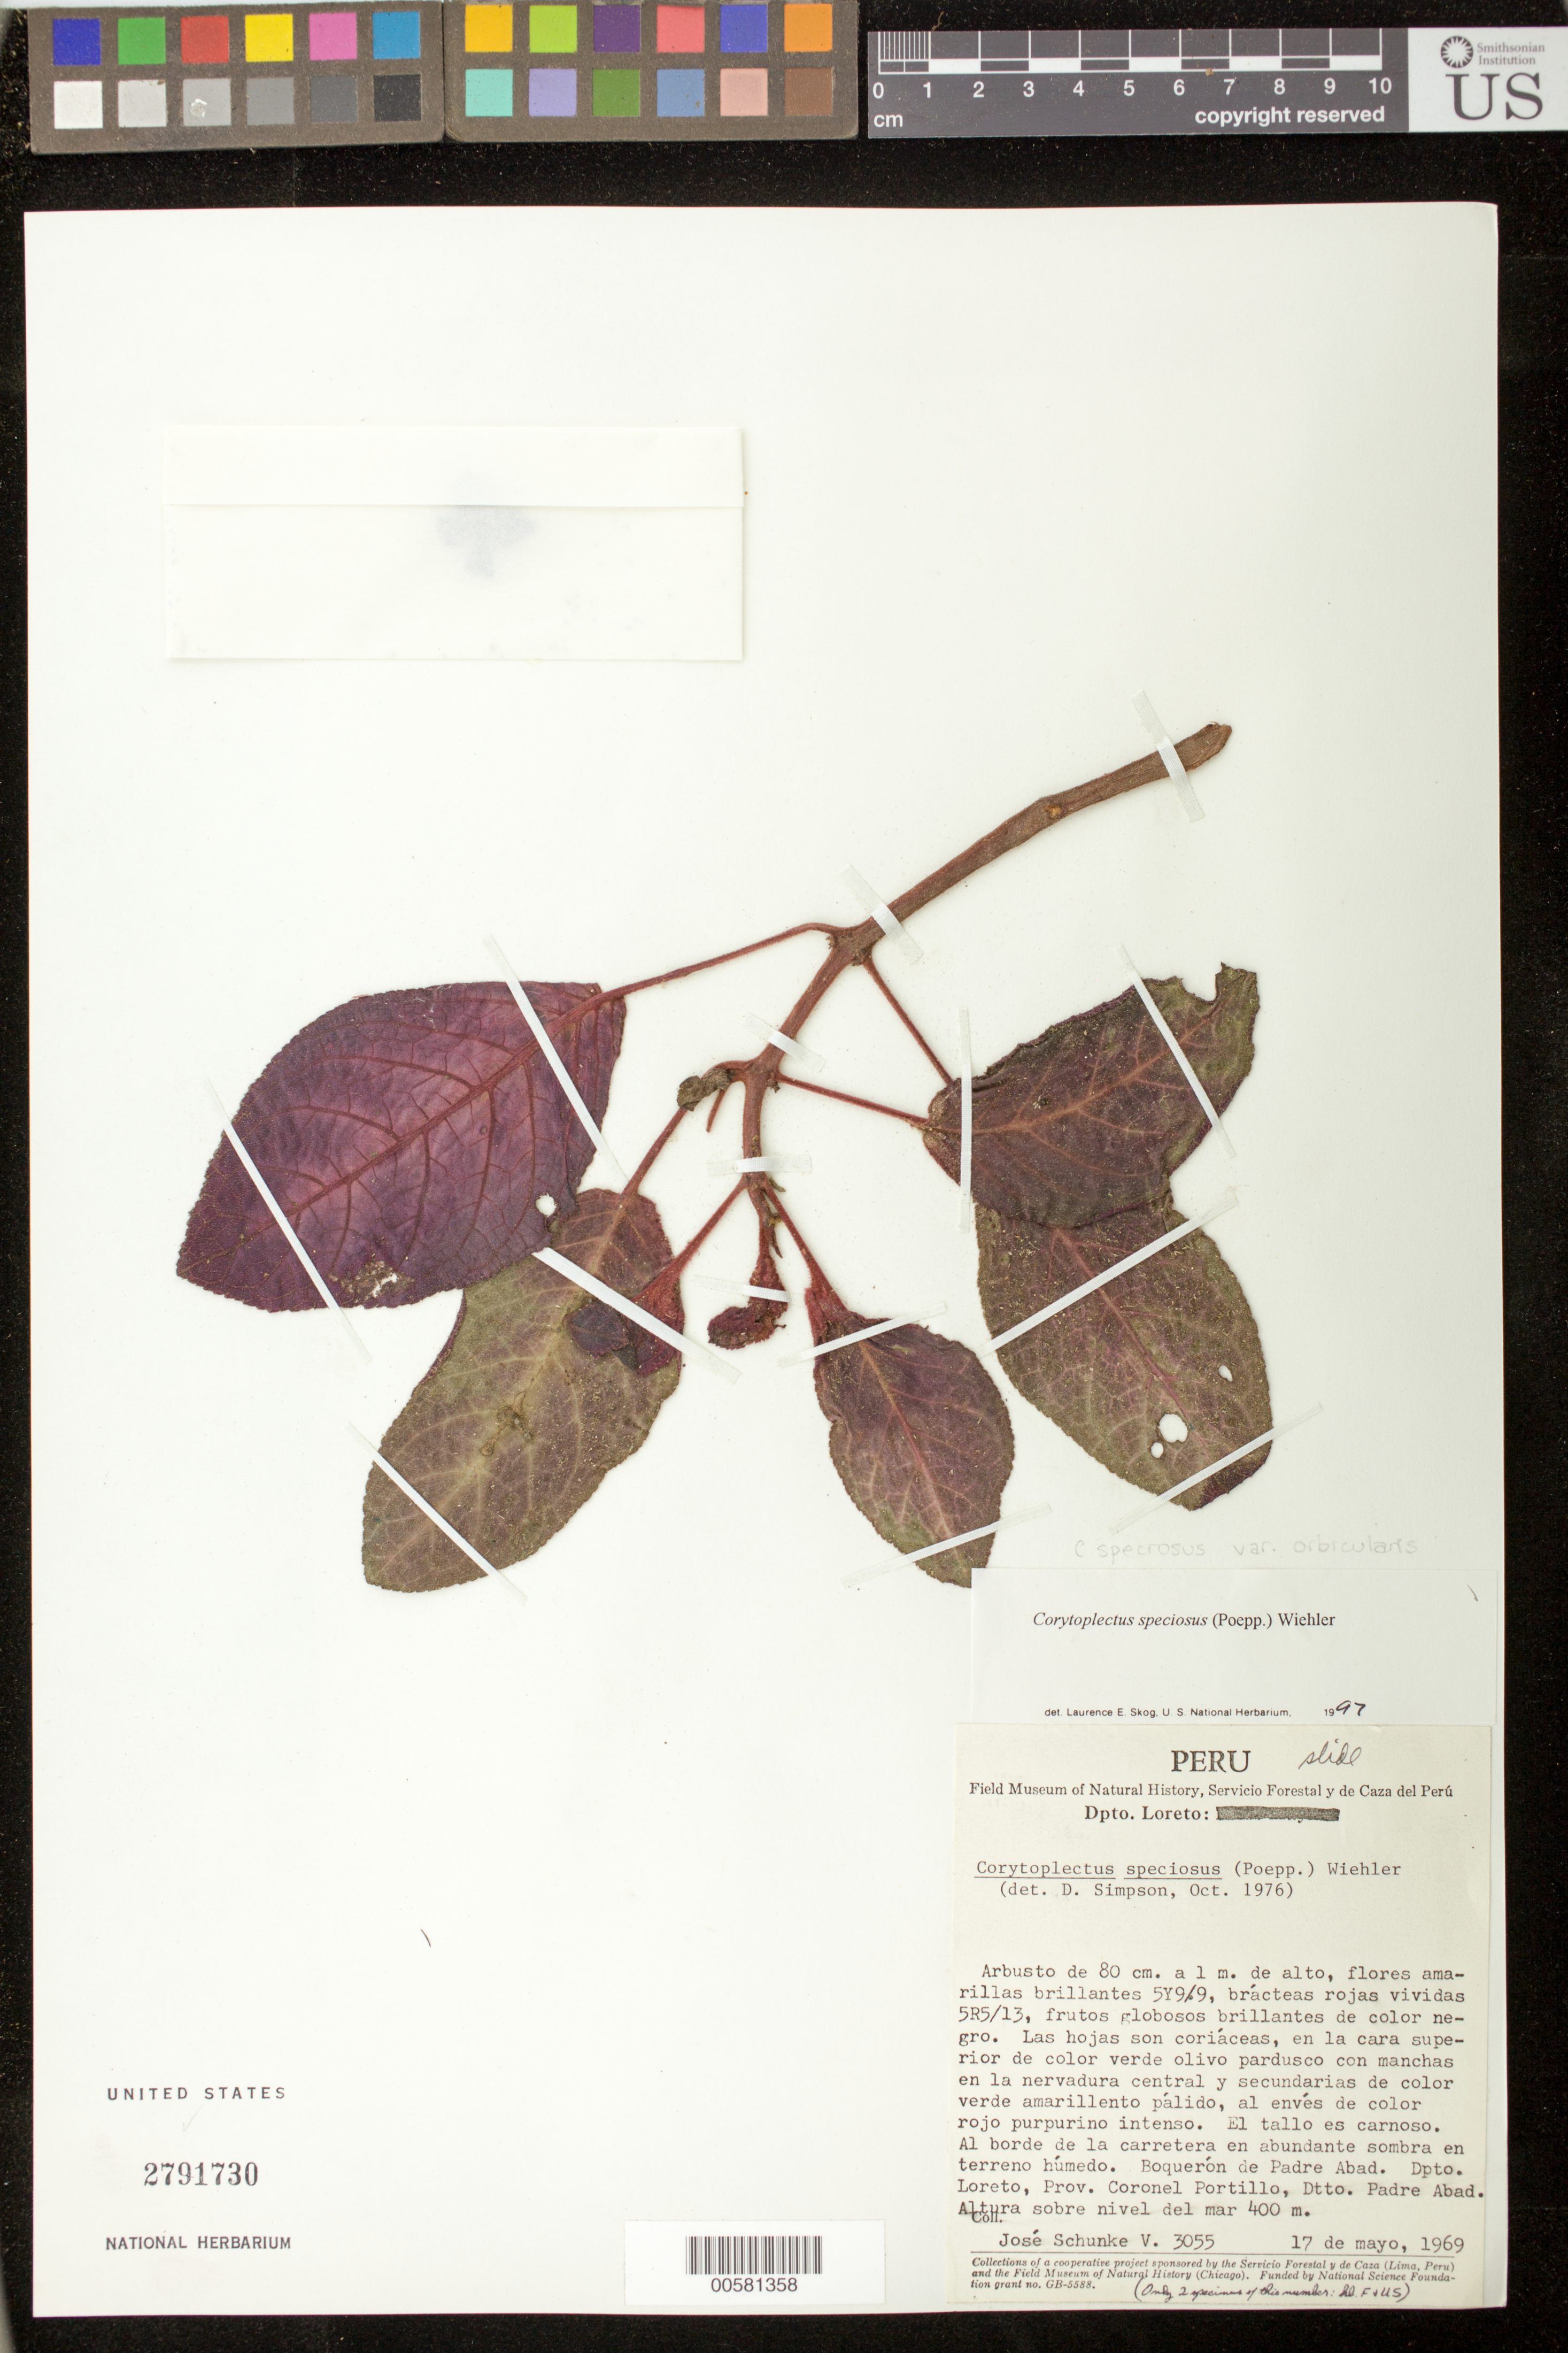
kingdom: Plantae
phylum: Tracheophyta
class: Magnoliopsida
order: Lamiales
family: Gesneriaceae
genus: Corytoplectus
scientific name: Corytoplectus speciosus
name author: (Poepp.) Wiehler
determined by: Skog, Laurence E.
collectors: J. Schunke Vigo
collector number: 3055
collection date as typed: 17 May 1969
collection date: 1969-05-17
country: Peru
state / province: Ucayali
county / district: Coronel Portillo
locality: ("Loreto") Prov. Coronel Portillo, Dtto Padre Abad; Boquerón de Padre Abad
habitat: Al borde de la carretera en abundante sombra en terreno húmedo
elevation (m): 400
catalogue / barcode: US 2791730